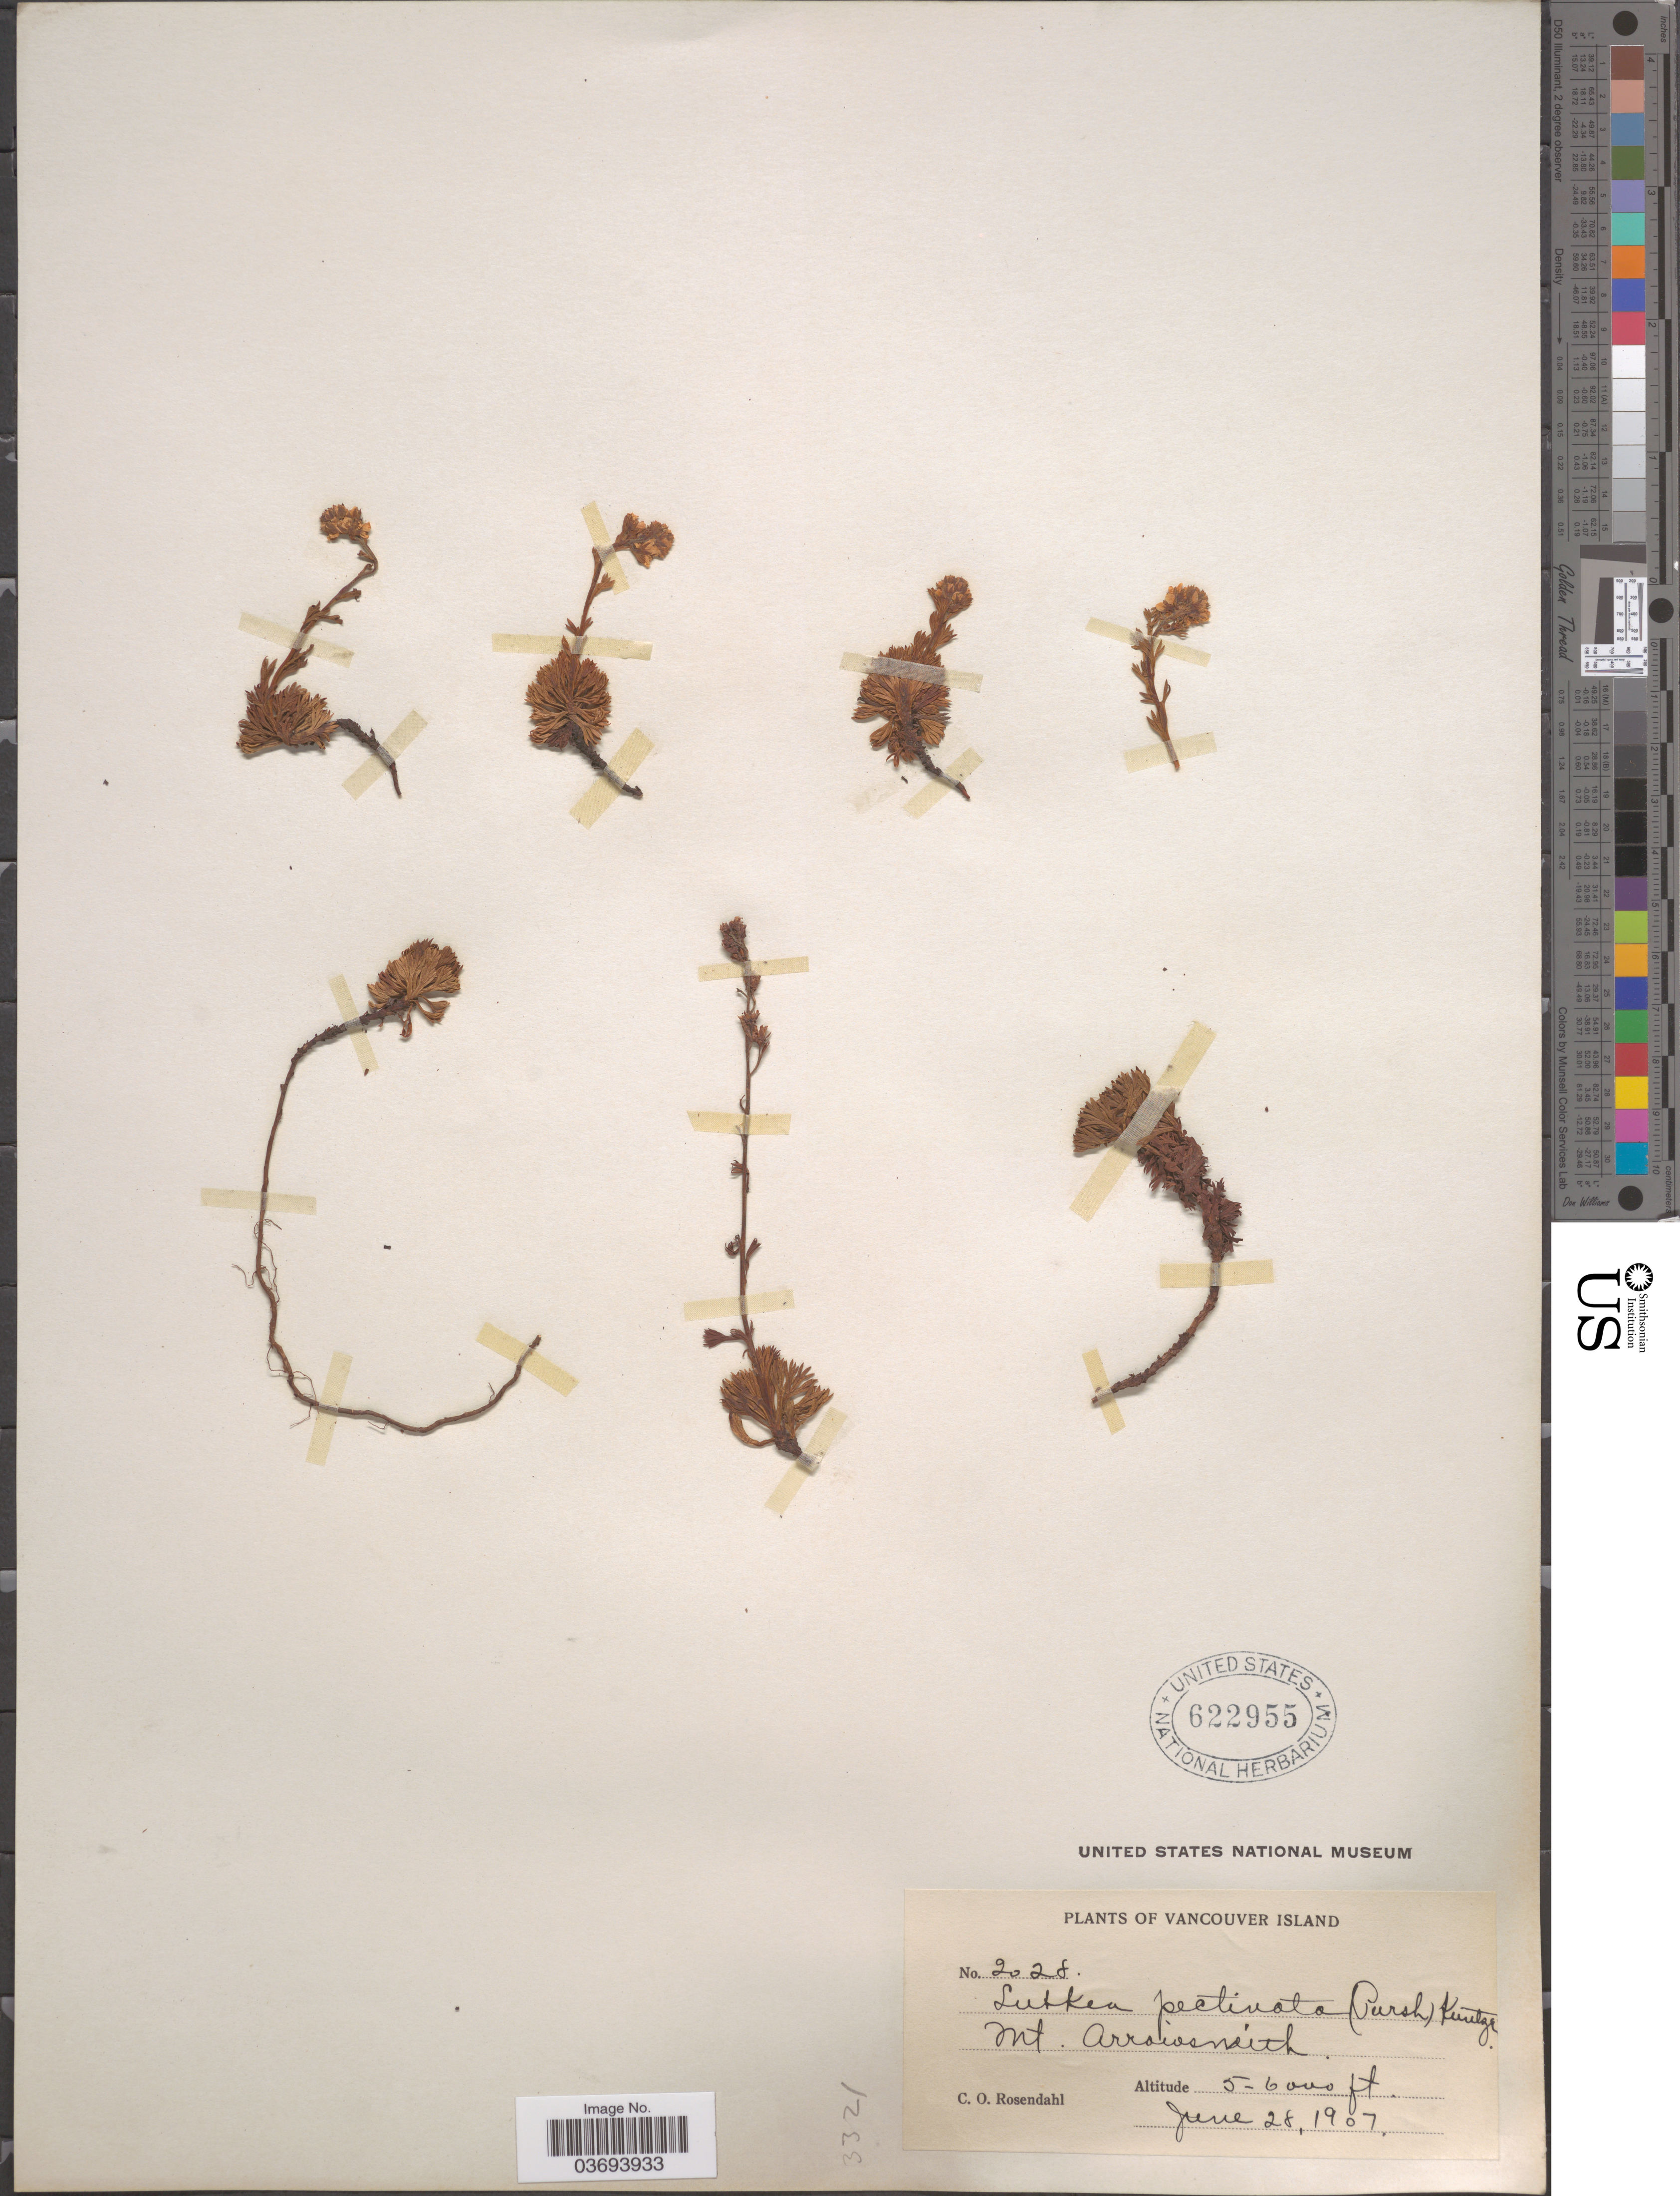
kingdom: Plantae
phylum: Tracheophyta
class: Magnoliopsida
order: Rosales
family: Rosaceae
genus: Luetkea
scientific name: Luetkea pectinata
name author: (Pursh) Kuntze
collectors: C. O. Rosendahl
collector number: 2028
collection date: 1907-06-28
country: Canada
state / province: British Columbia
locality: Vancouver Island. Mt. Arrowsmith.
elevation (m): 1524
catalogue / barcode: US 622955